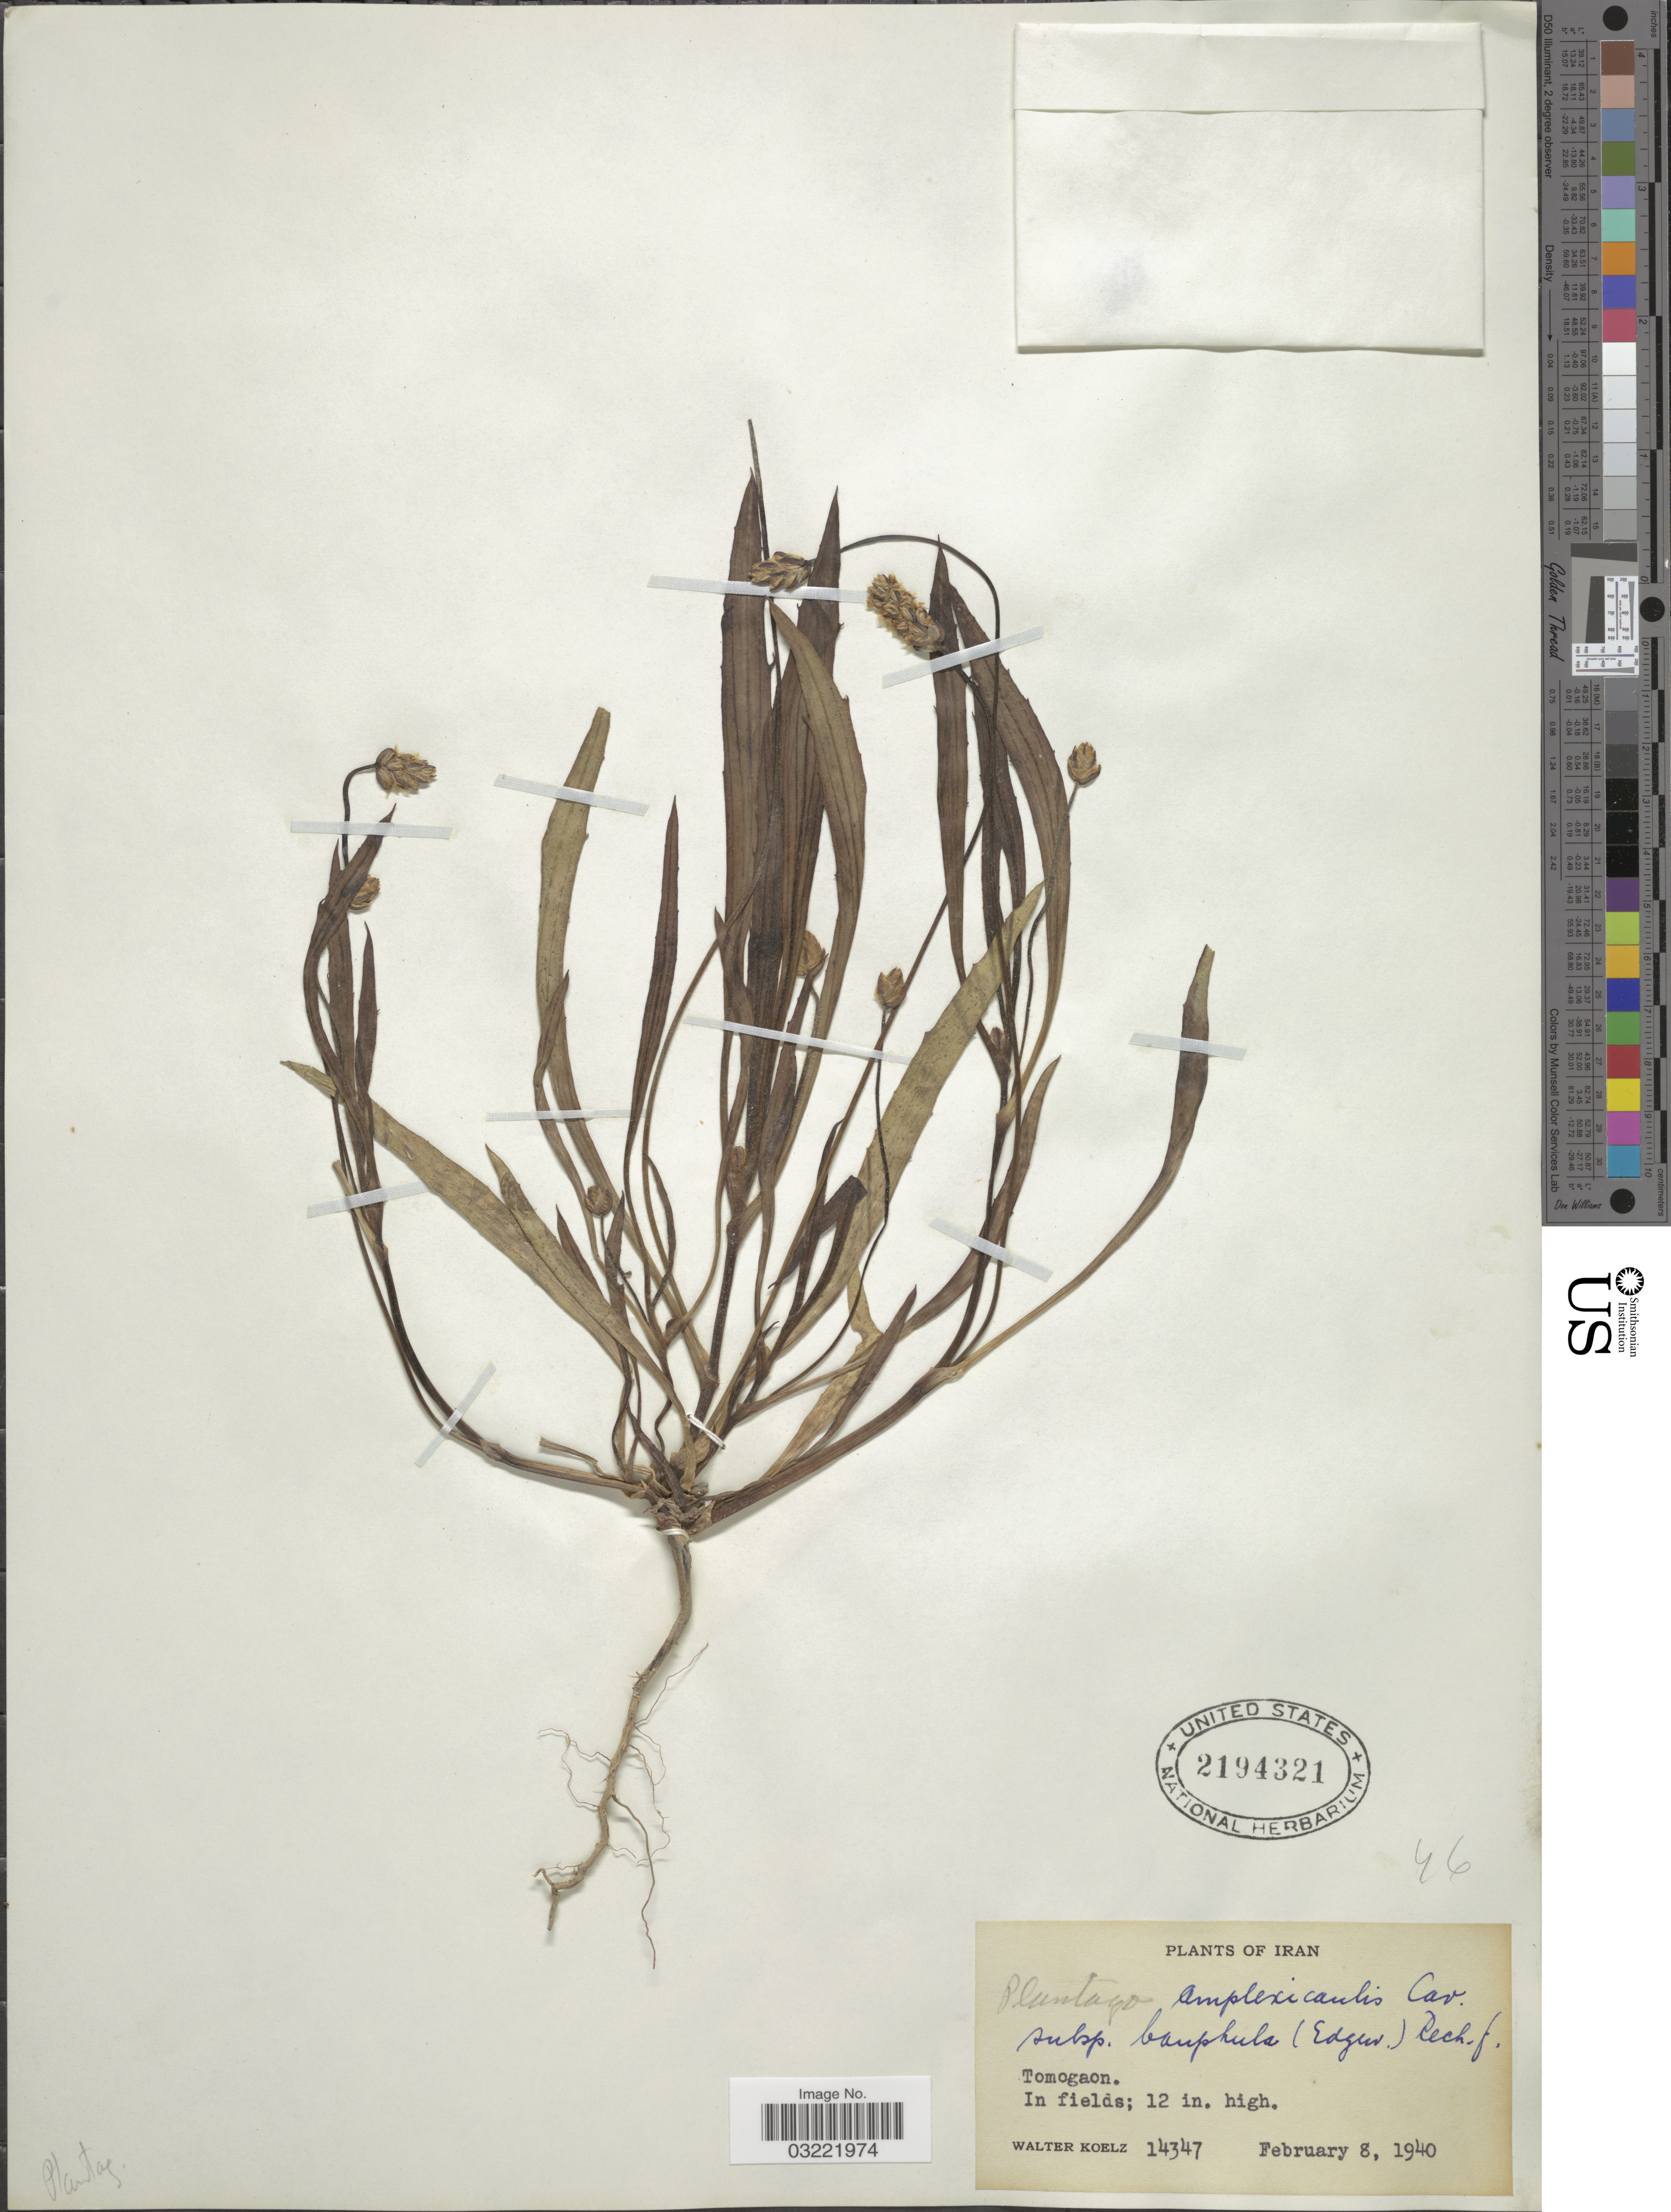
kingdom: Plantae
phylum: Tracheophyta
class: Magnoliopsida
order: Lamiales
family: Plantaginaceae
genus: Plantago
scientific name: Plantago amplexicaulis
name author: Cav.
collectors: W. N. Koelz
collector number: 14347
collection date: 1940-02-08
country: Iran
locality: Tomogaon.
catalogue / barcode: US 2194321